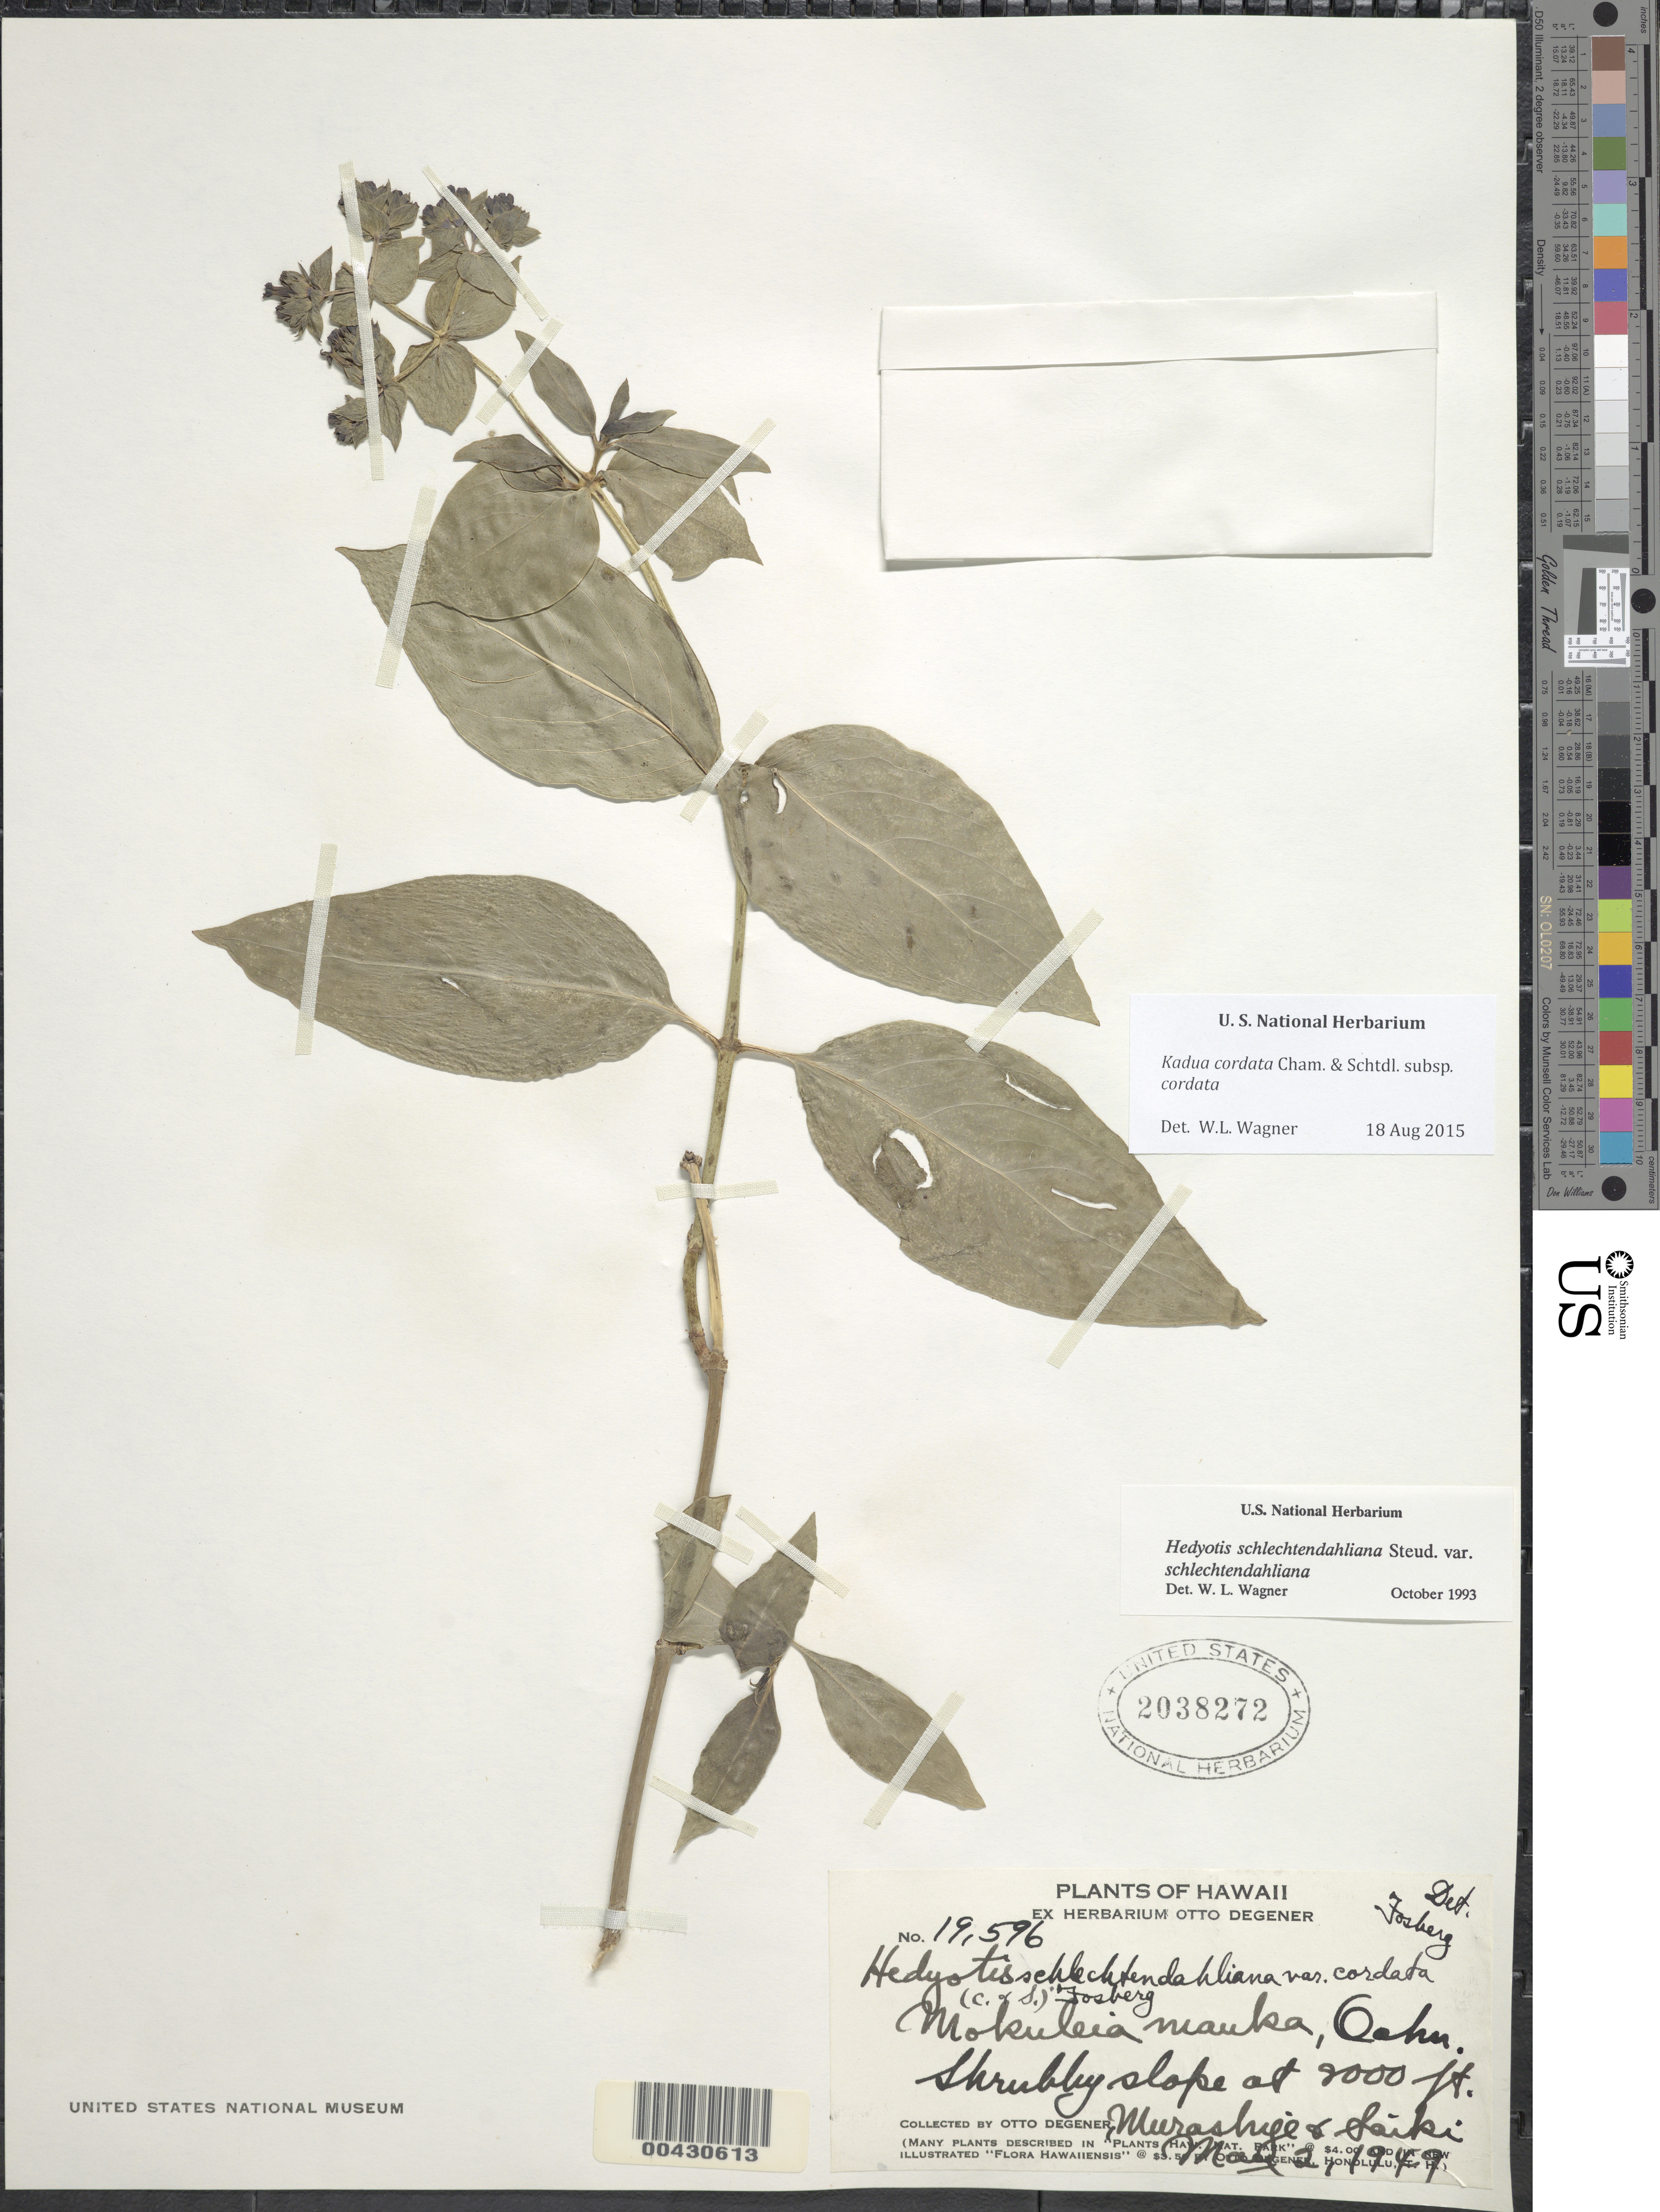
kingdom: Plantae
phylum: Tracheophyta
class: Magnoliopsida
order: Gentianales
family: Rubiaceae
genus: Kadua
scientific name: Kadua cordata subsp. cordata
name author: Cham. & Schltdl.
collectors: O. Degener, Murashige & Saiki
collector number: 19596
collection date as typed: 2 May 1949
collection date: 1949-05-02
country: United States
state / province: Hawaii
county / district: Honolulu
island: Oahu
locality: Mokuleia mauka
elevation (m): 2438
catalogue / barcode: US 2038272